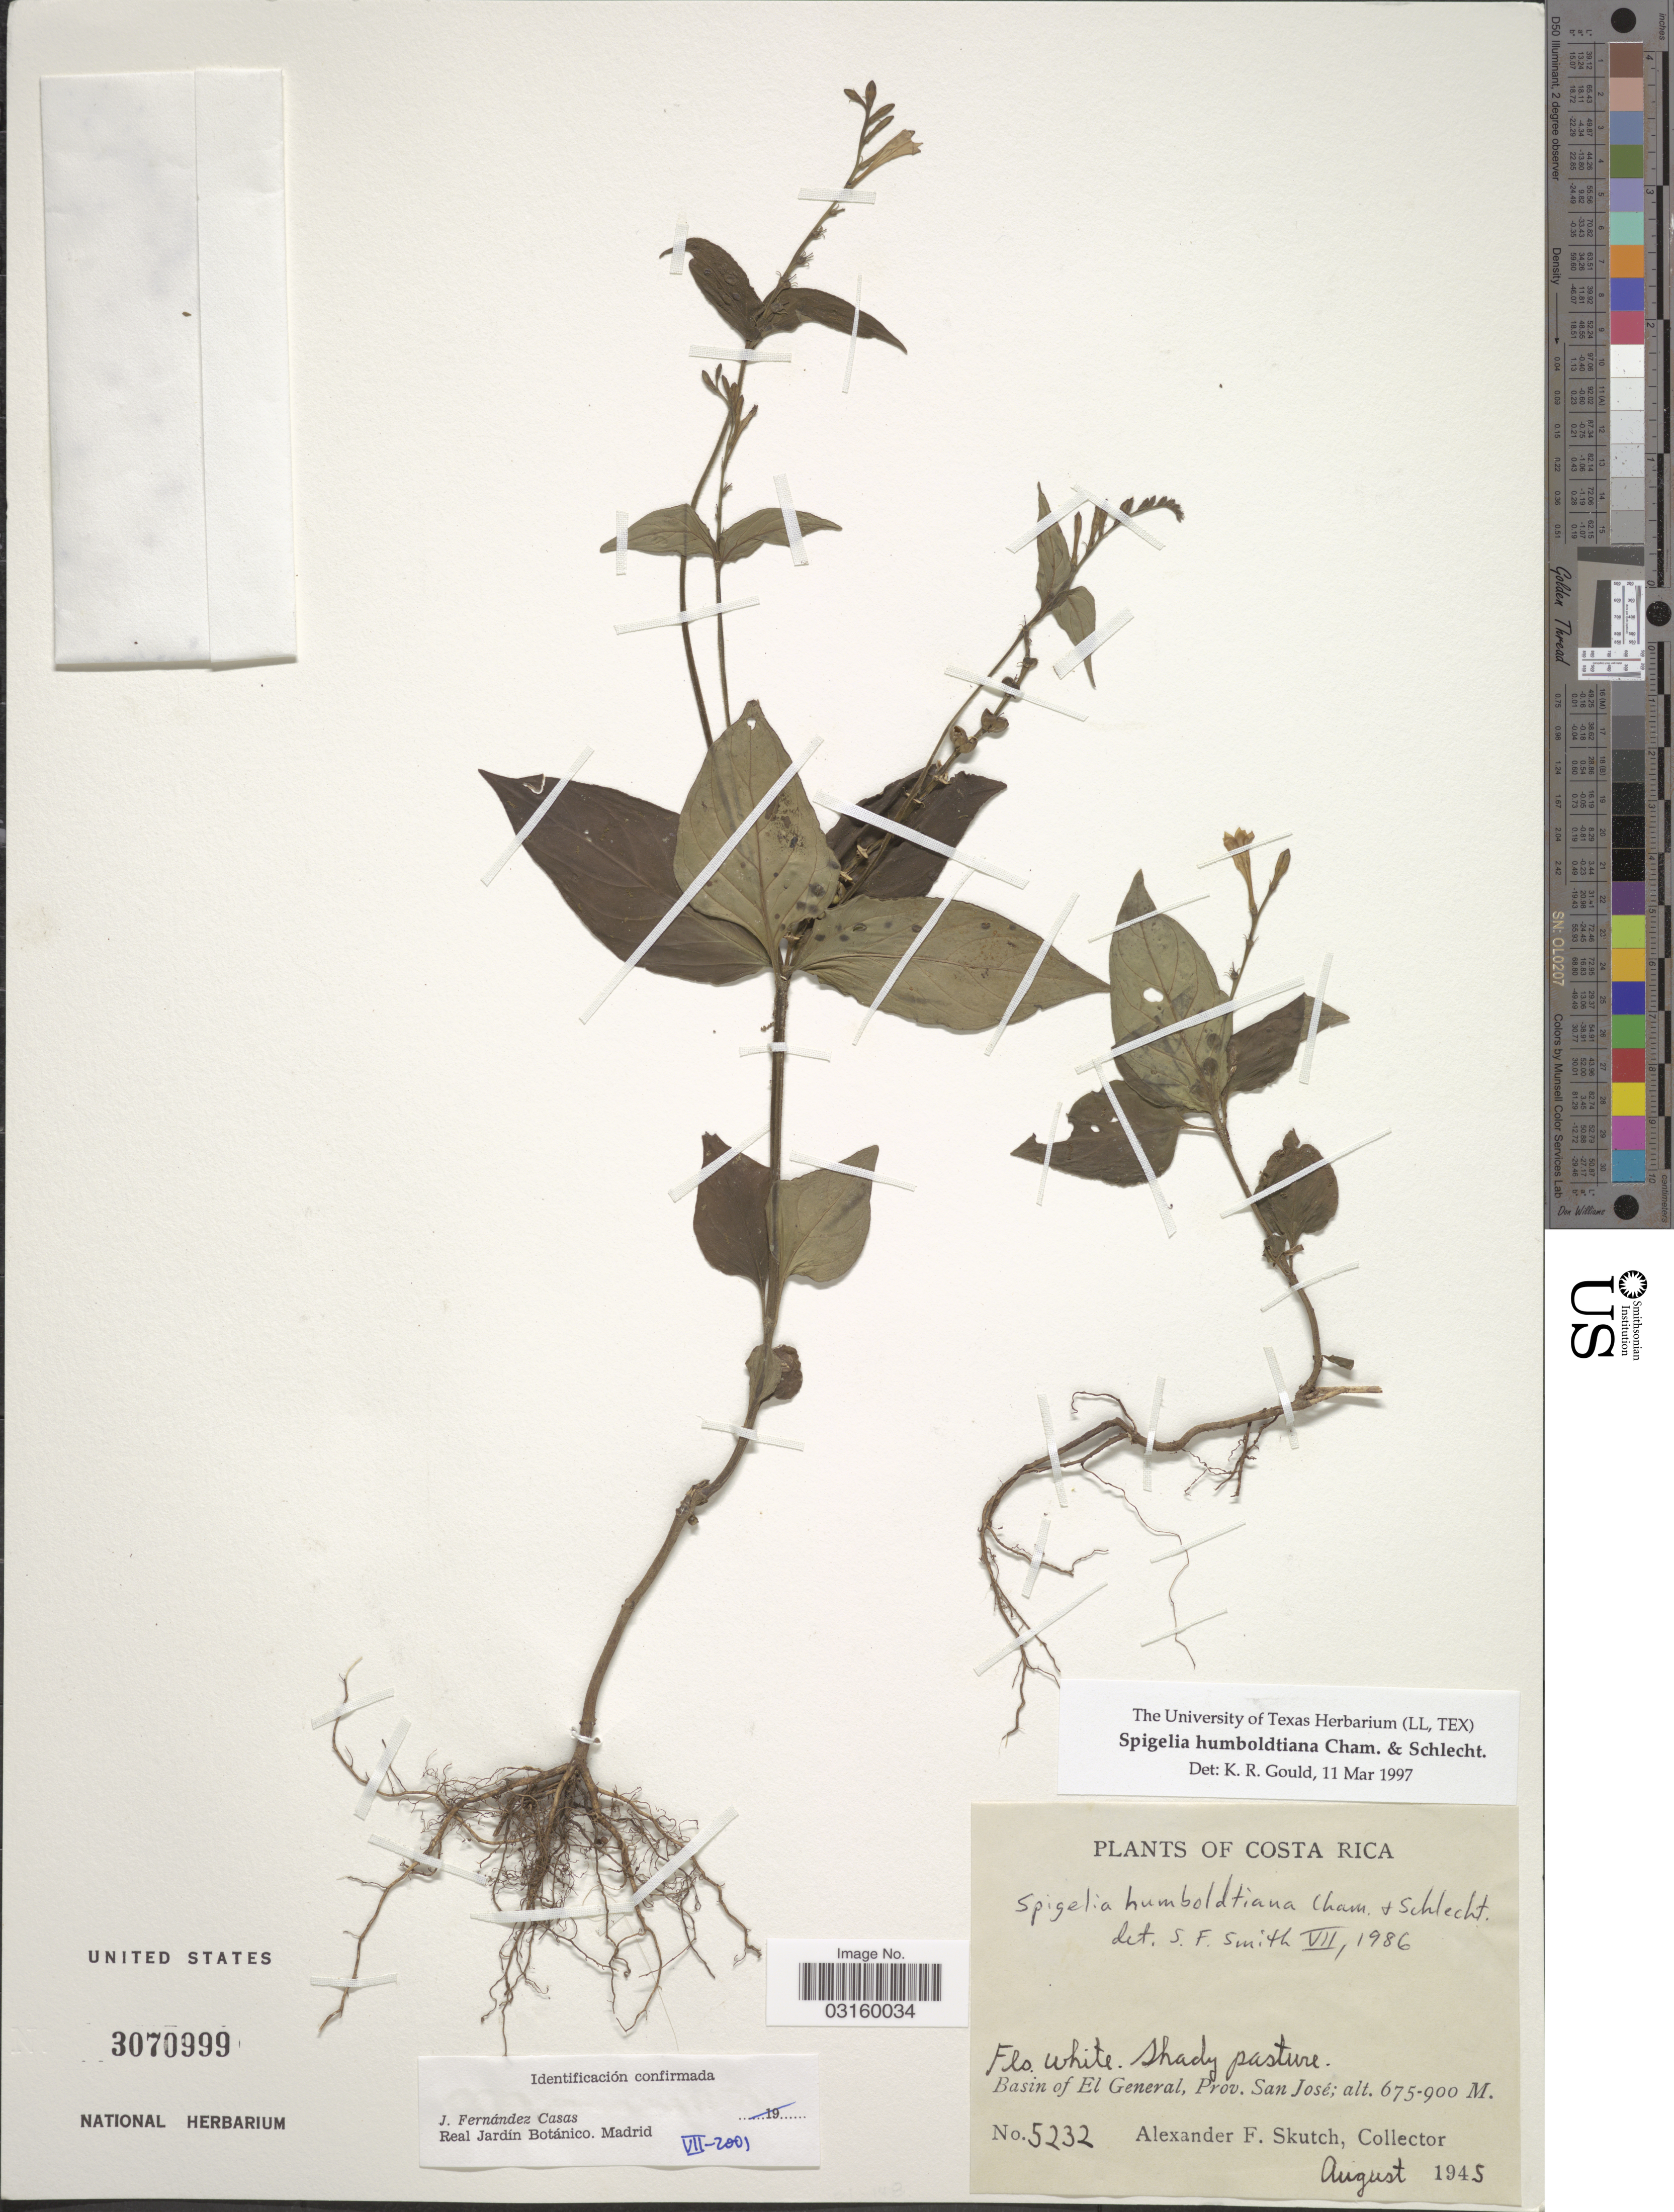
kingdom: Plantae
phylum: Tracheophyta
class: Magnoliopsida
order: Gentianales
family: Loganiaceae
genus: Spigelia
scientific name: Spigelia humboldtiana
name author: Cham. & Schltdl.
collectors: A. F. Skutch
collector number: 5232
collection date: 1945-08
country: Costa Rica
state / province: San José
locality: Basin of El General, Prov. San José.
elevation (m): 675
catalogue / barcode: US 3070999